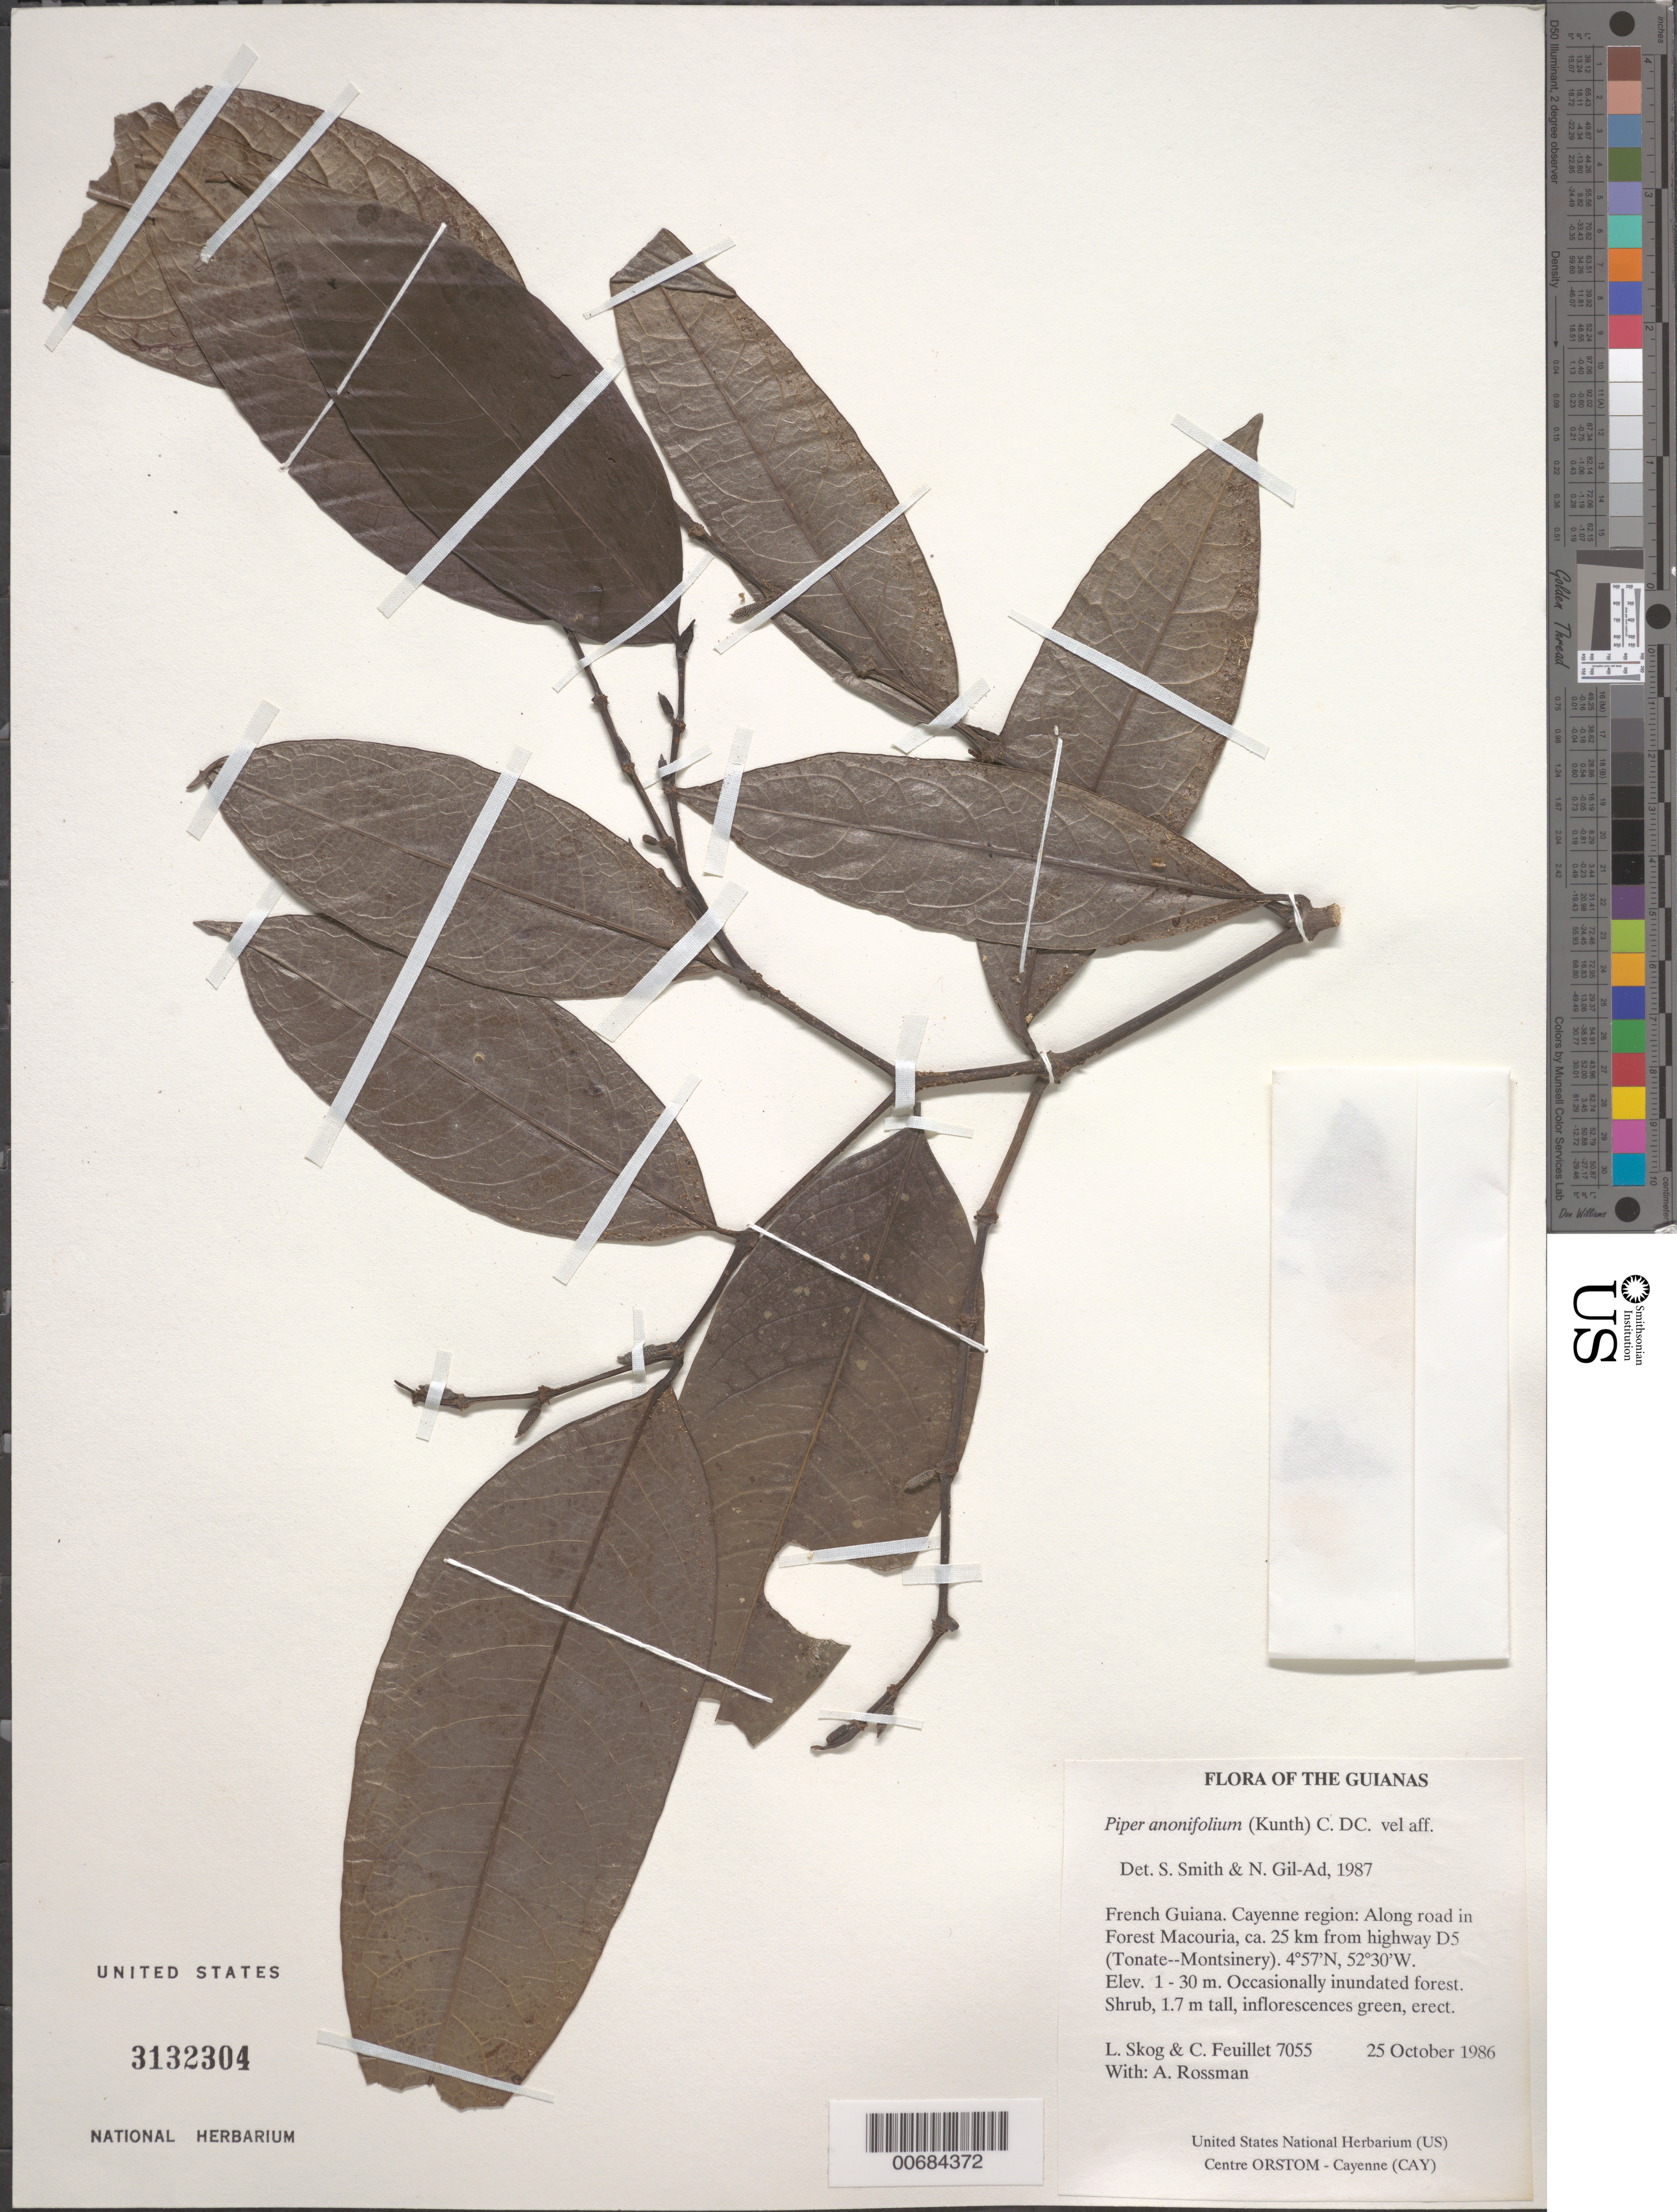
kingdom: Plantae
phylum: Tracheophyta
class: Magnoliopsida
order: Piperales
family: Piperaceae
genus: Piper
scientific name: Piper anonifolium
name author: (Kunth) C. DC.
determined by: Gil-Ad, N. L.; Smith, S. F.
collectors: L. E. Skog, C. Feuillet & A. Rossman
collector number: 7055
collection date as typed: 25 October 1986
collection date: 1986-10-25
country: French Guiana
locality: Cayenne. Along road in Forest Macouria, ca. 25 km from highway D5 (Tonate--Montsinery)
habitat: Occasionally inundated forest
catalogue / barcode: US 3132304